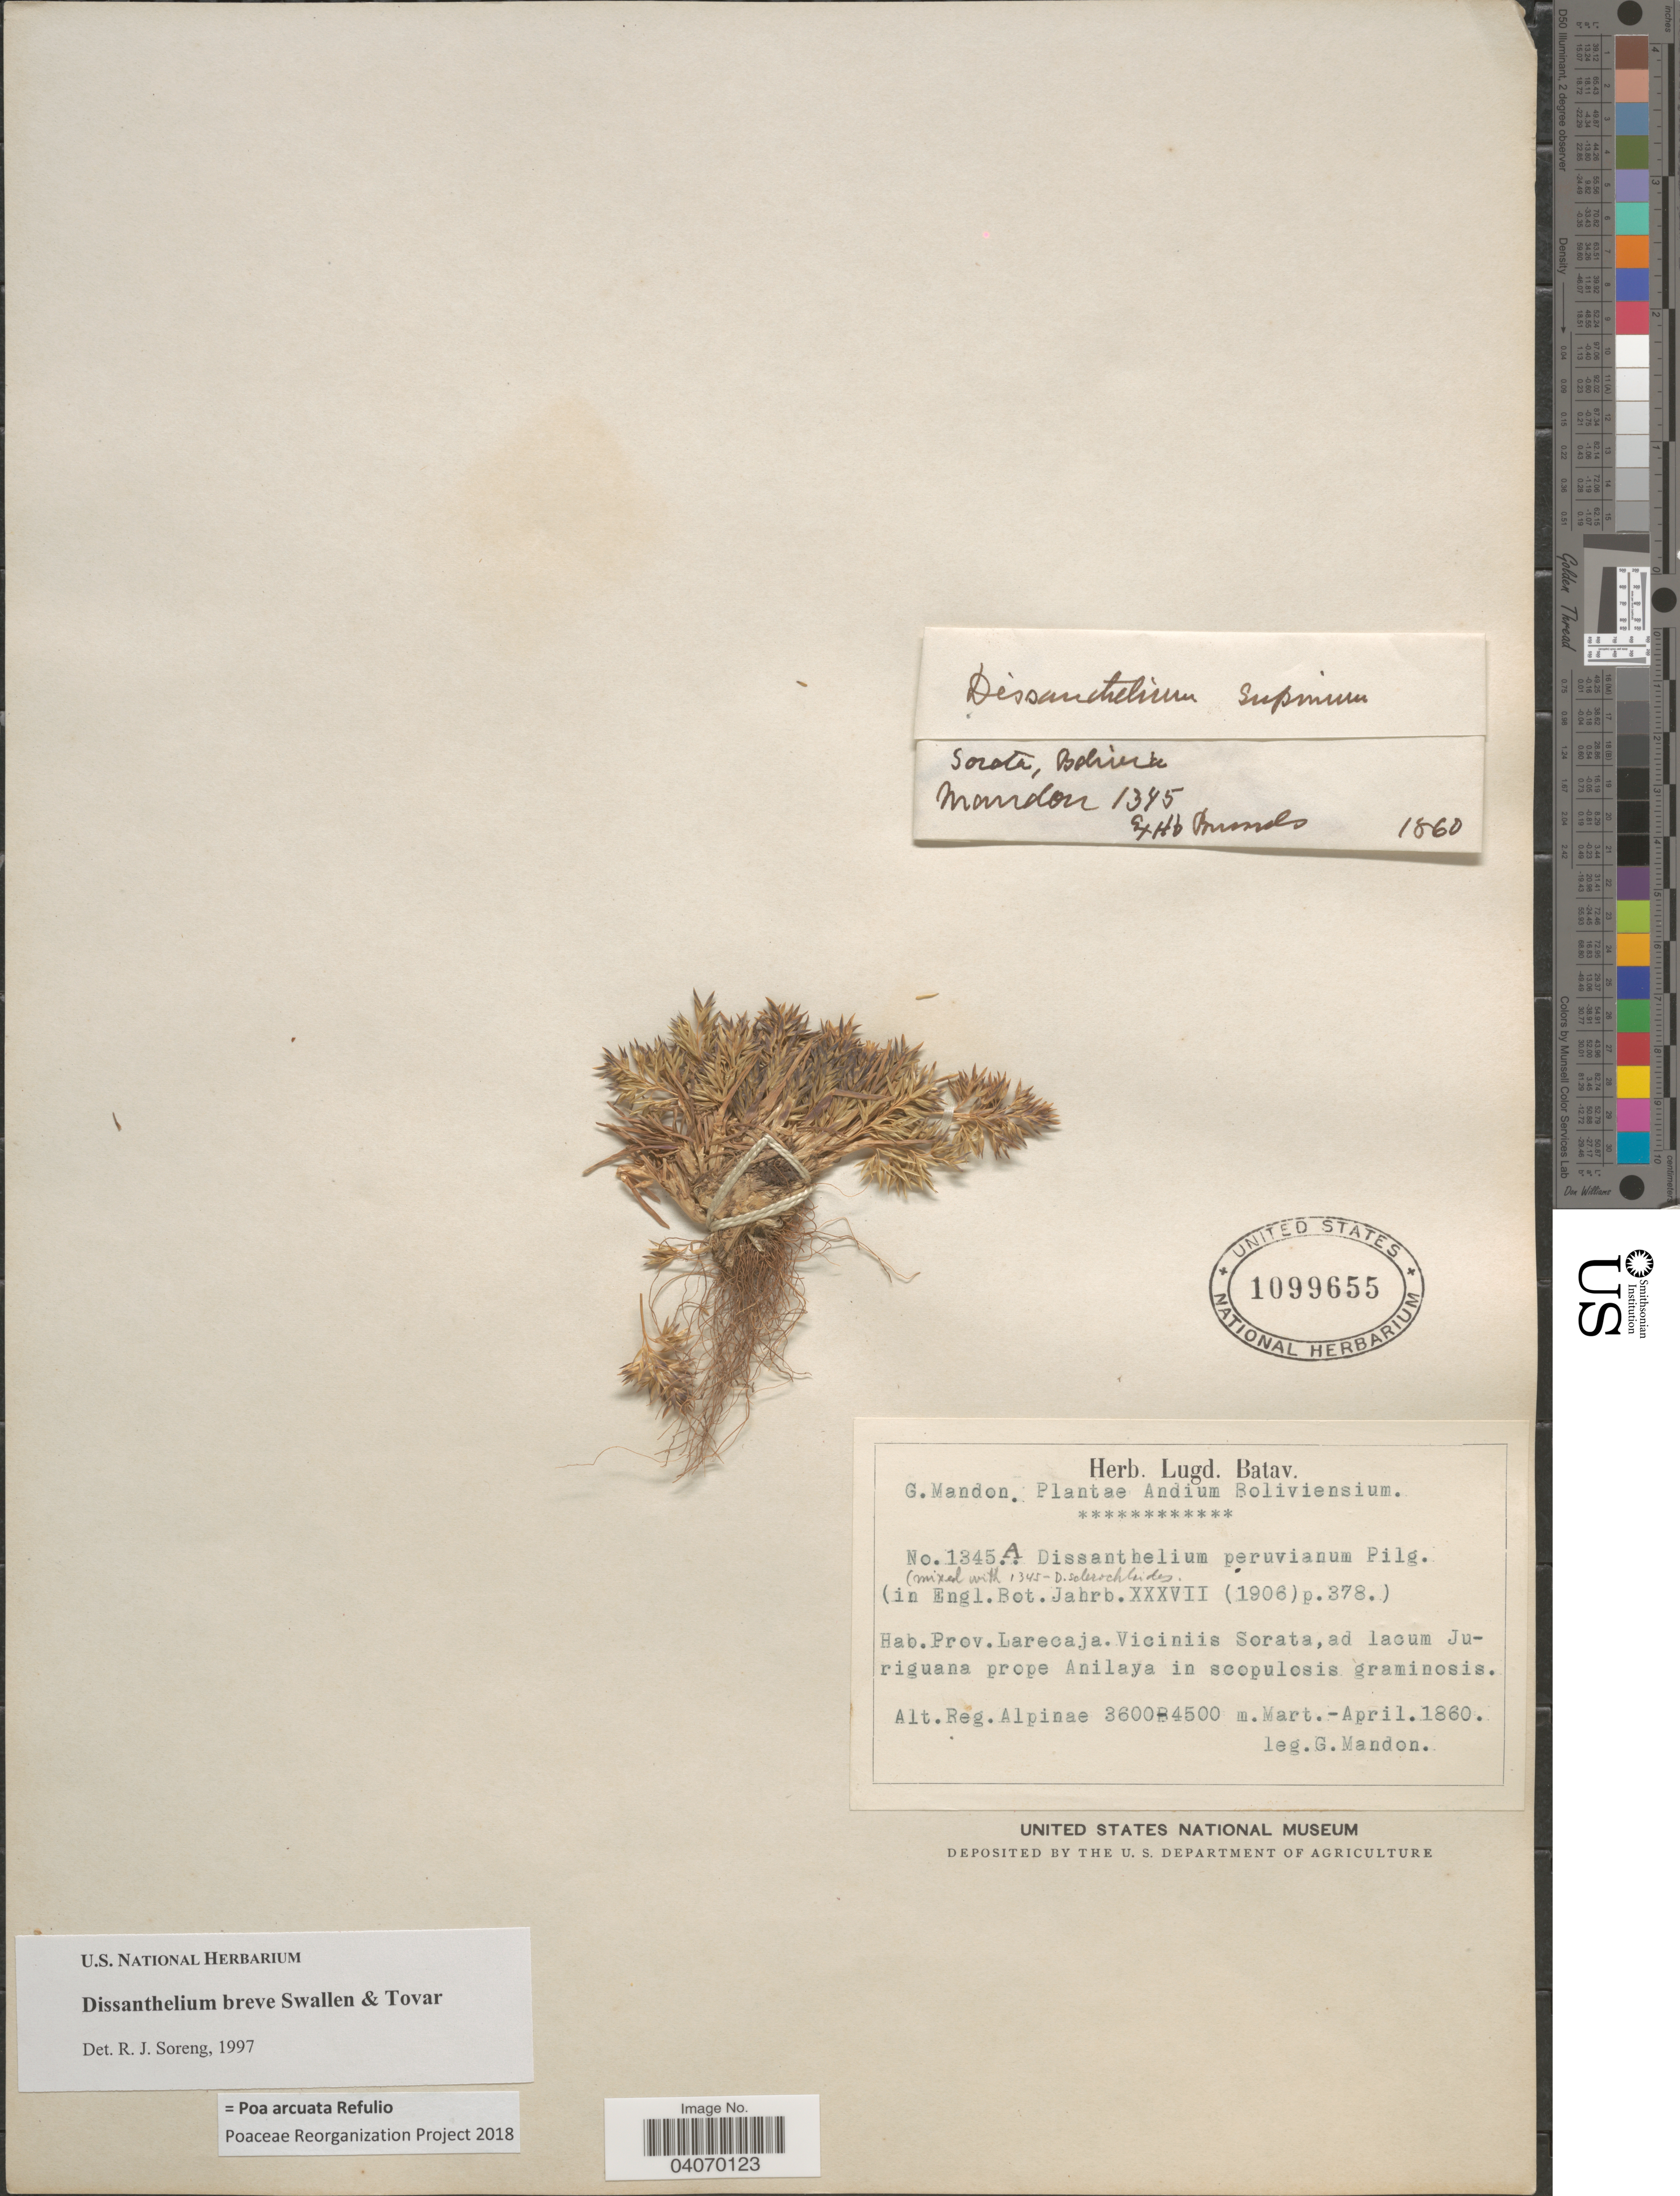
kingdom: Plantae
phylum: Tracheophyta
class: Liliopsida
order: Poales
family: Poaceae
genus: Poa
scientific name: Poa arcuata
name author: Refulio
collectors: G. Mandon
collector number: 1345A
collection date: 1860-03/1860-04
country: Bolivia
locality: Andium Boliviensium. Prov. Larecaja. Viciniis Sorata, ad lacum Juriguana prope Anilaya in scopulosis graminosis. Reg. Alpinae.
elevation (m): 3600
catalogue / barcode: US 1099655